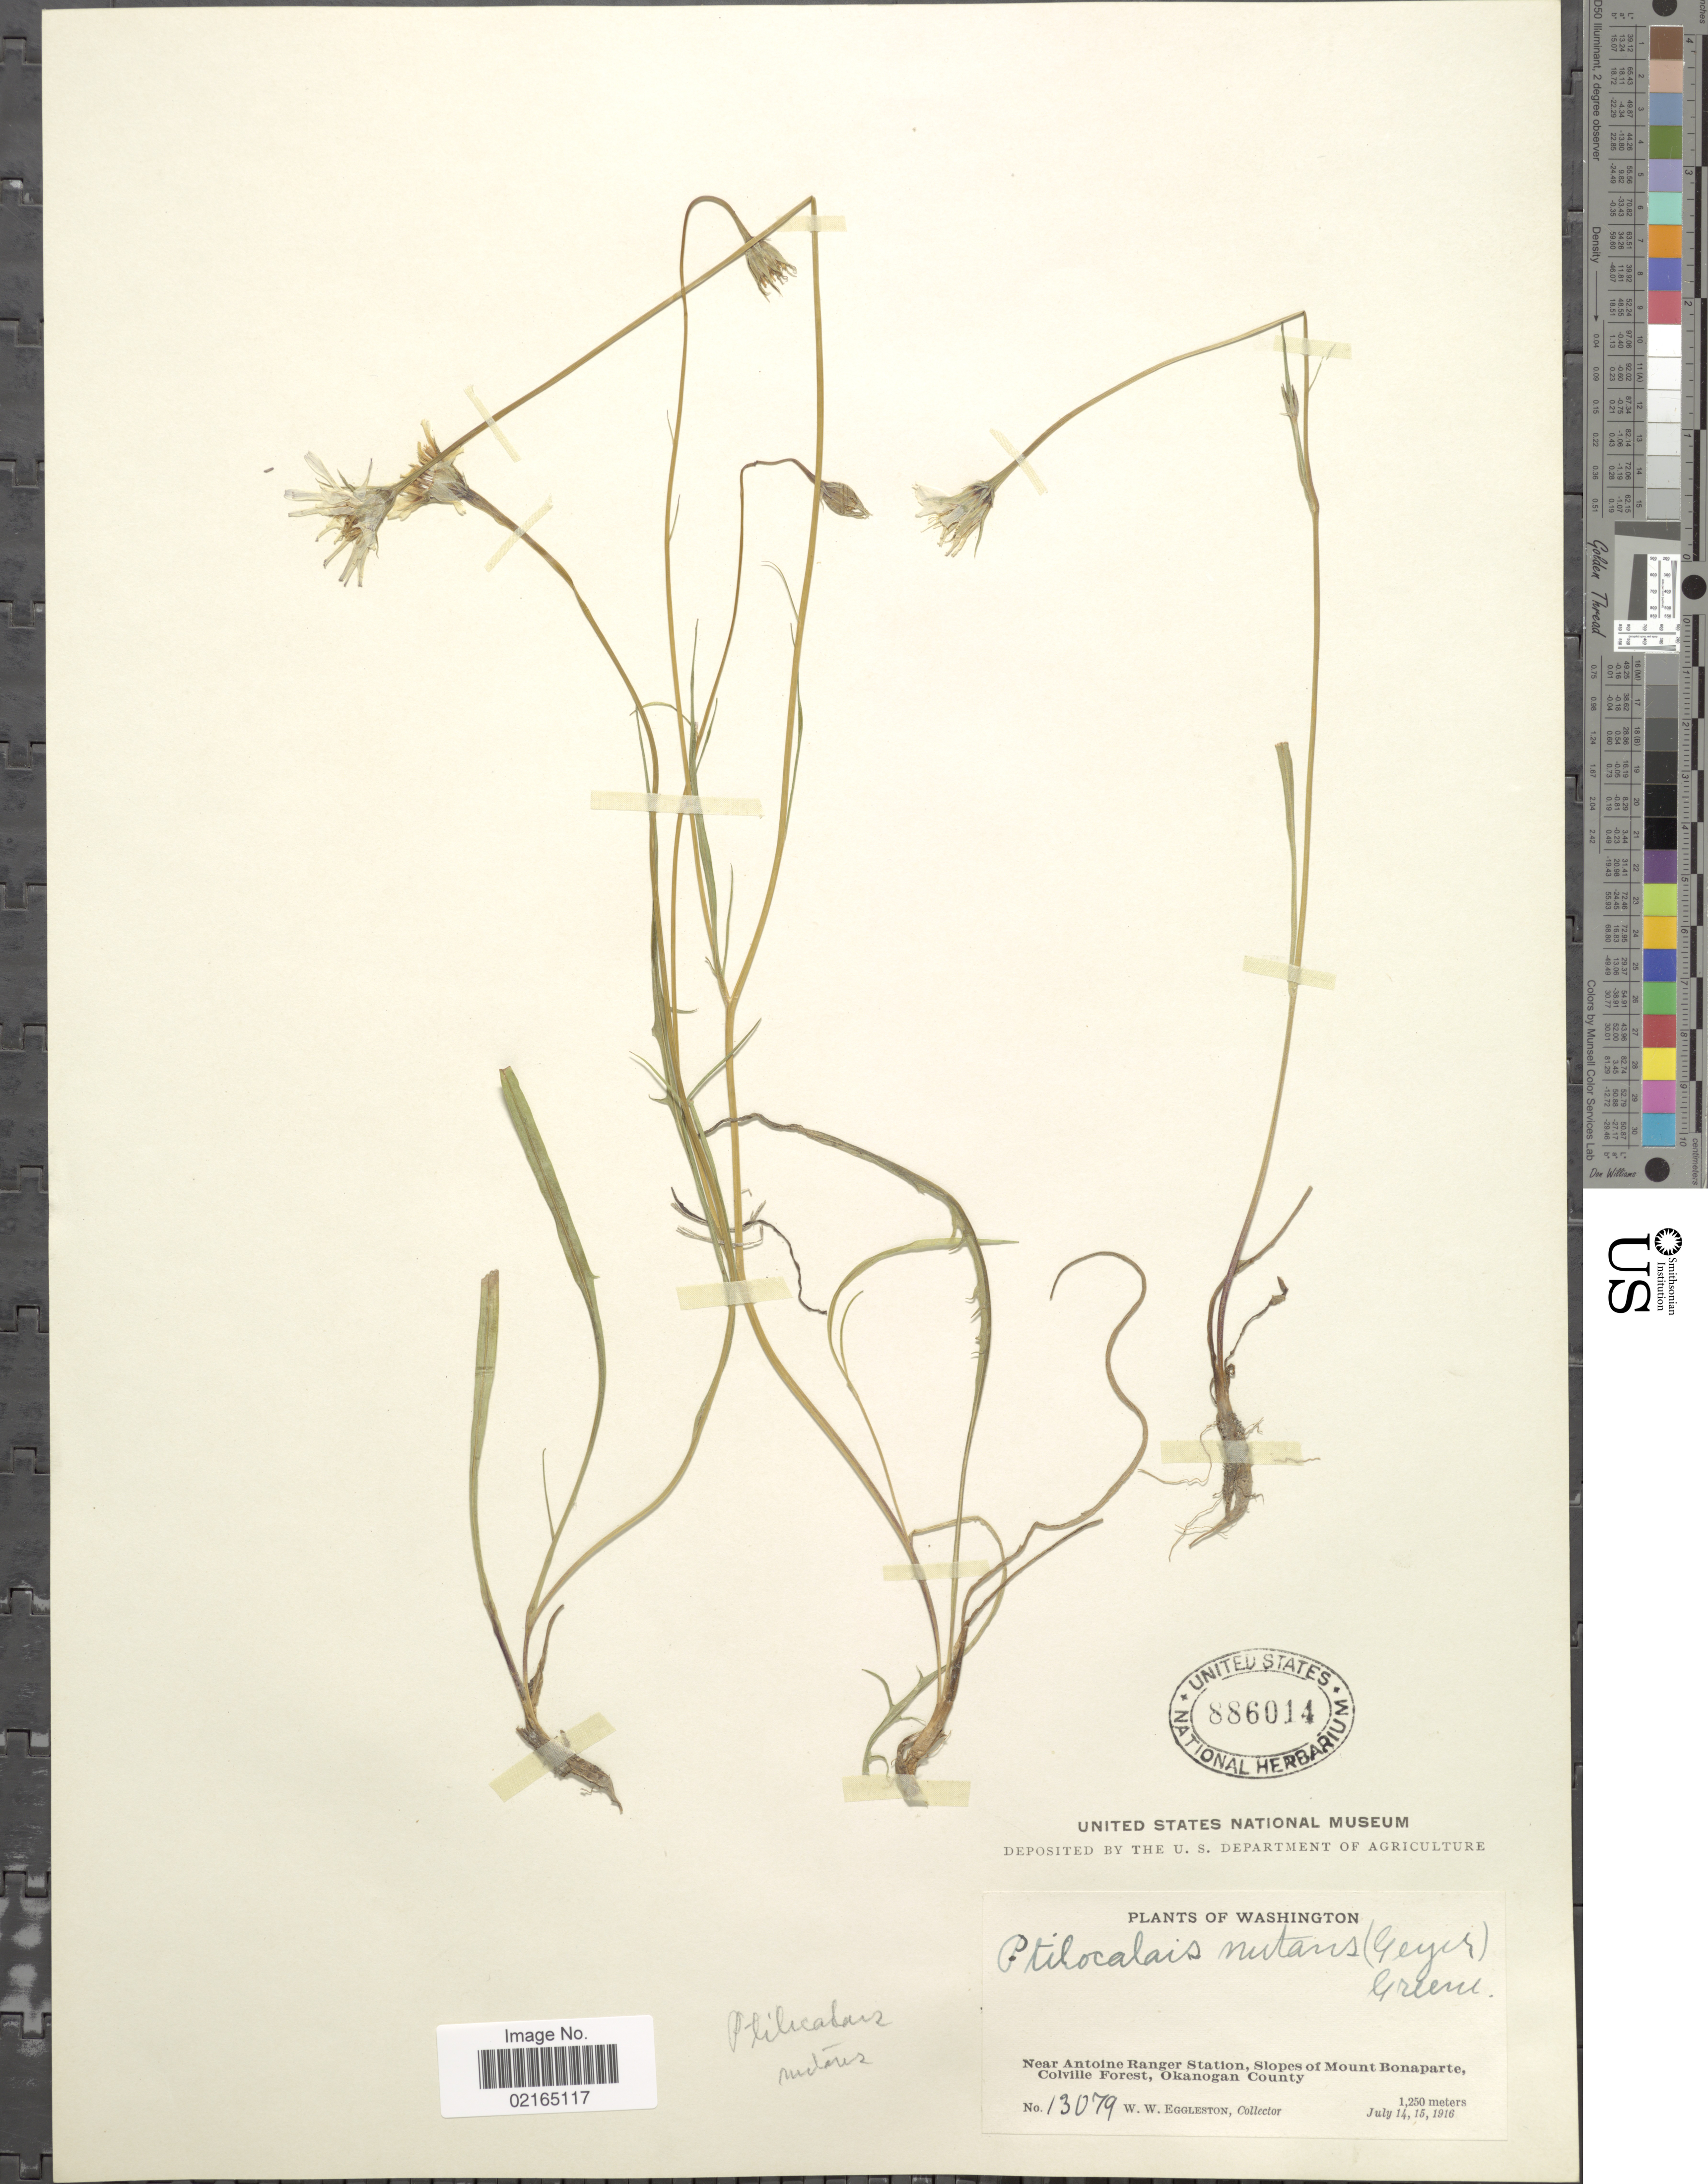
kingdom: Plantae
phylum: Tracheophyta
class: Magnoliopsida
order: Asterales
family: Asteraceae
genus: Microseris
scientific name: Microseris nutans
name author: (Hook.) Sch. Bip.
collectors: W. W. Eggleston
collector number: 13079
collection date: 1916-07-14/1916-07-15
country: United States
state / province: Washington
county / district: Okanogan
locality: Near Antoine Ranger Station, Slopes of Mount Bonaparte, Colville Forest, Okanogan County.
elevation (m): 1250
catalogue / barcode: US 886014